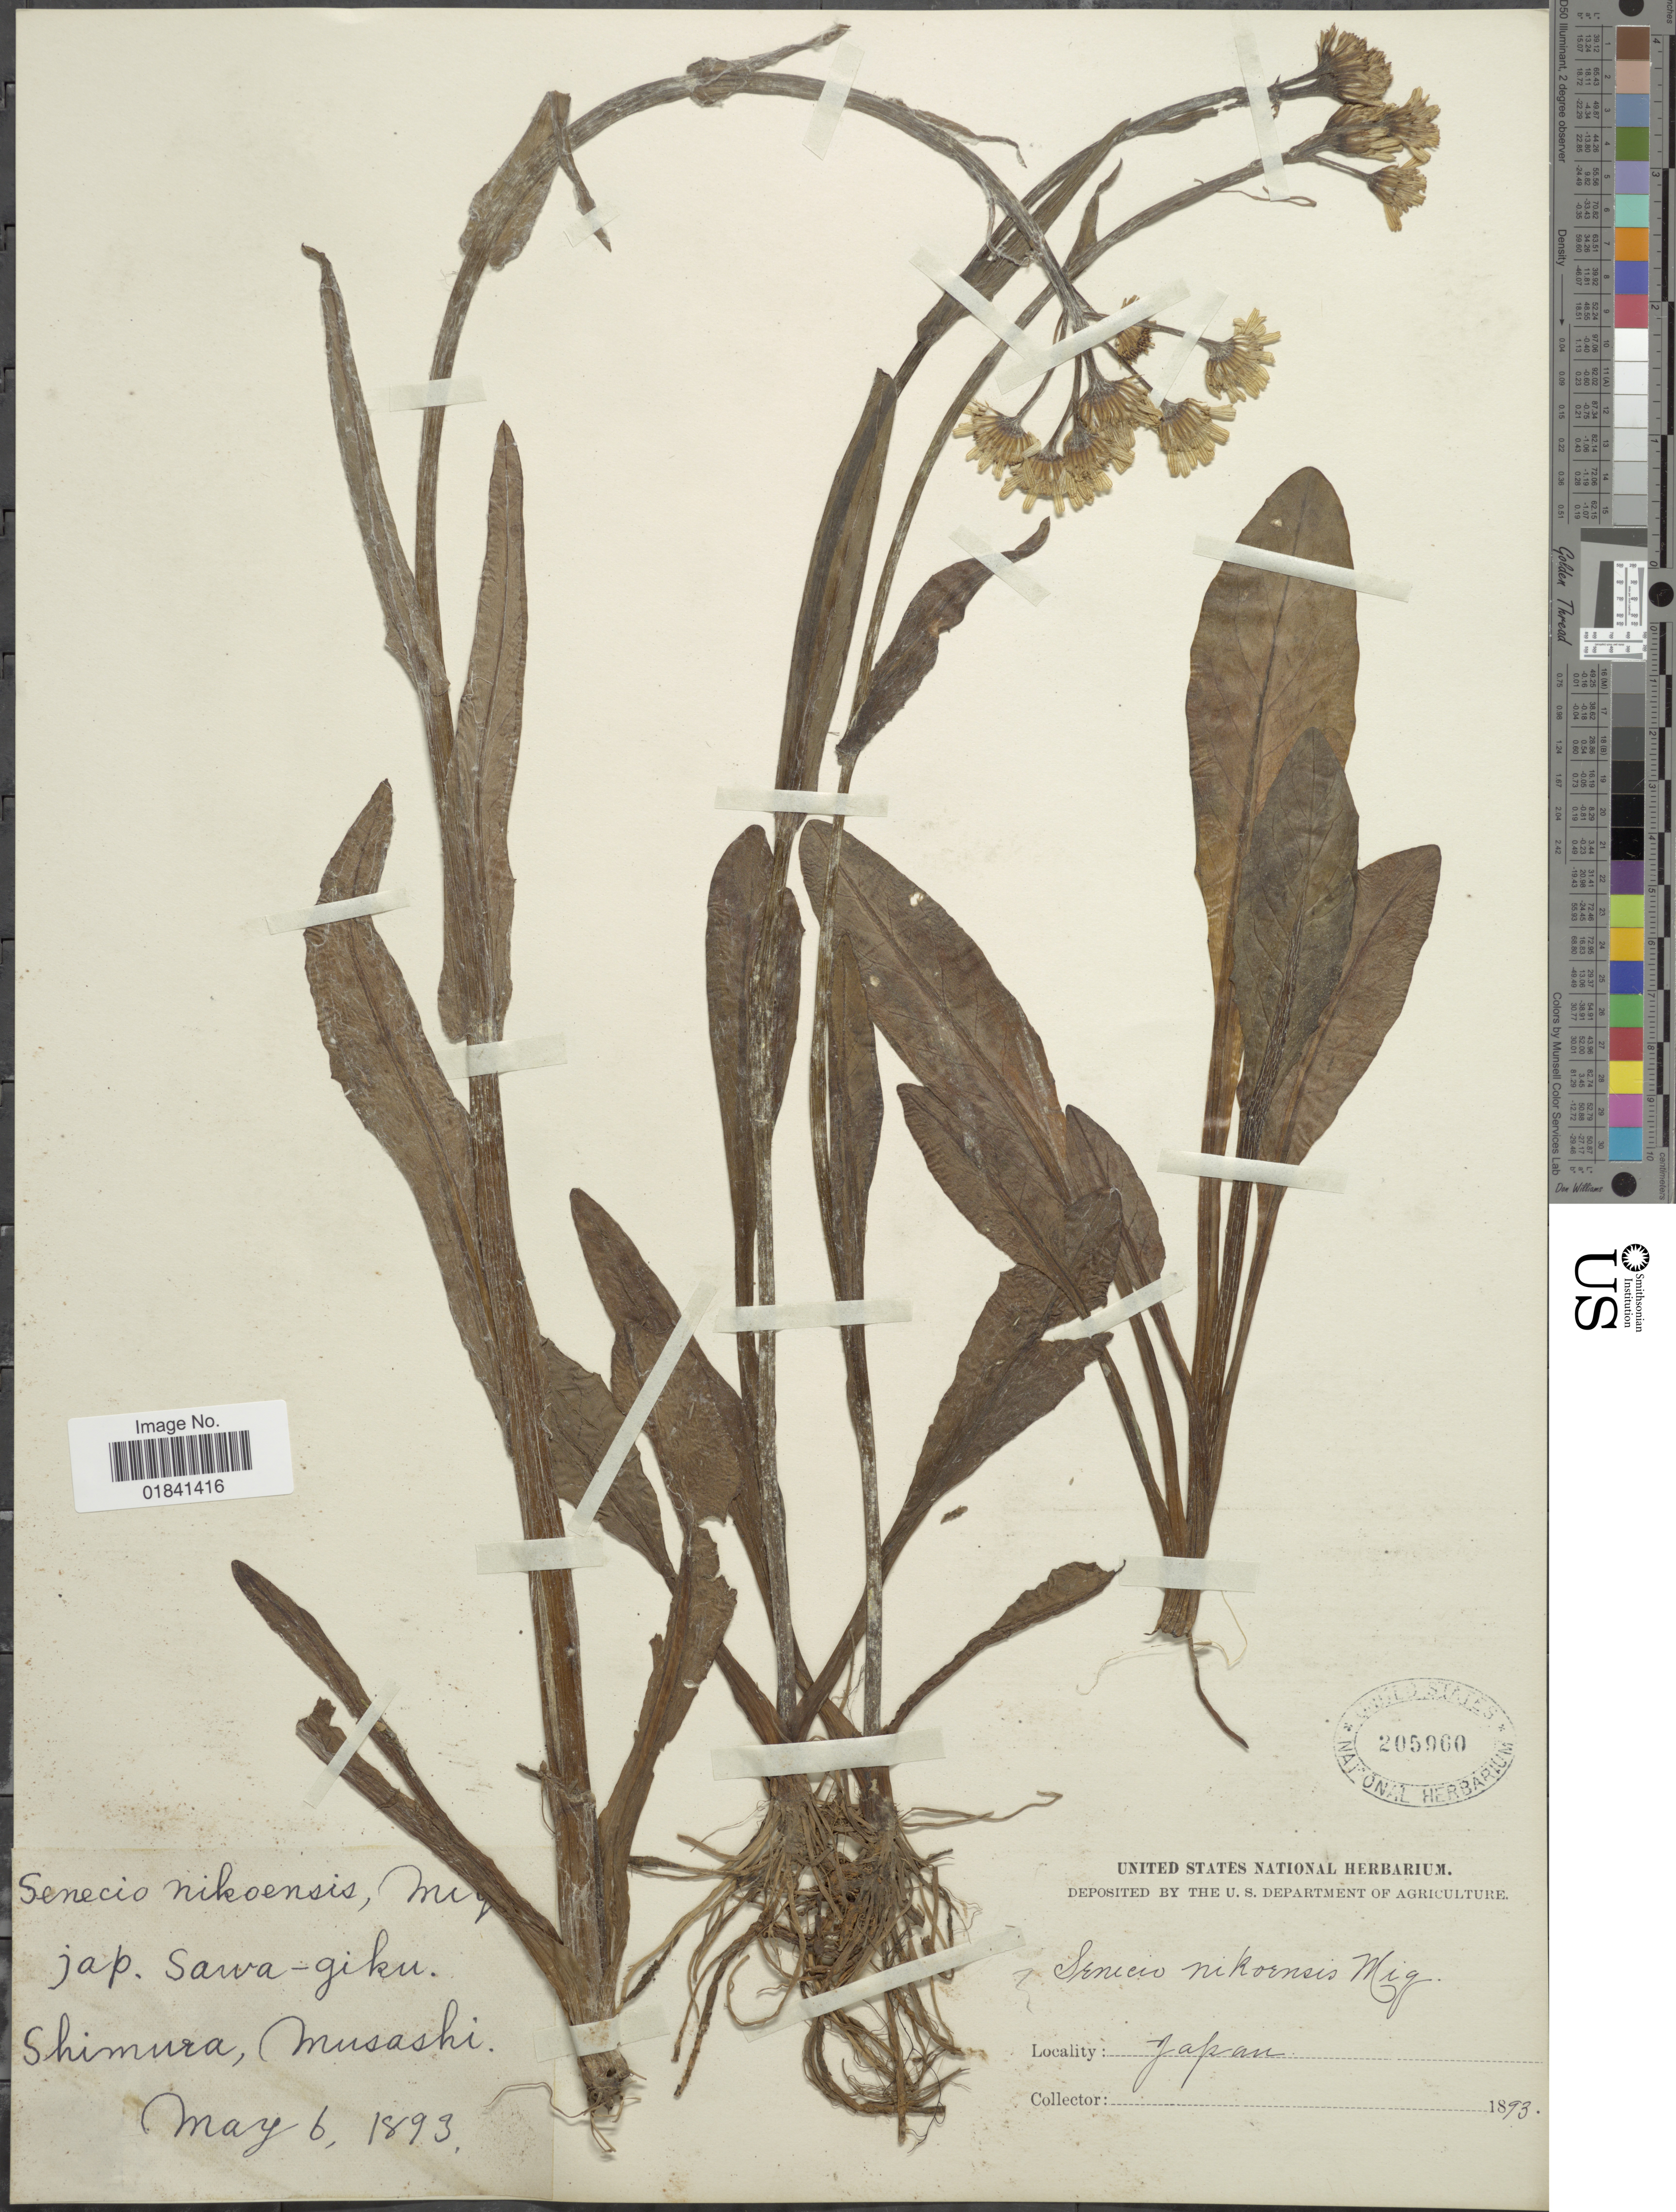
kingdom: Plantae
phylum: Tracheophyta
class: Magnoliopsida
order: Asterales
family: Asteraceae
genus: Senecio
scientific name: Senecio pierotii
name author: Miq.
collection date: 1893-05-06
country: Japan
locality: Shimura, Musashi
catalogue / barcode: US 205960